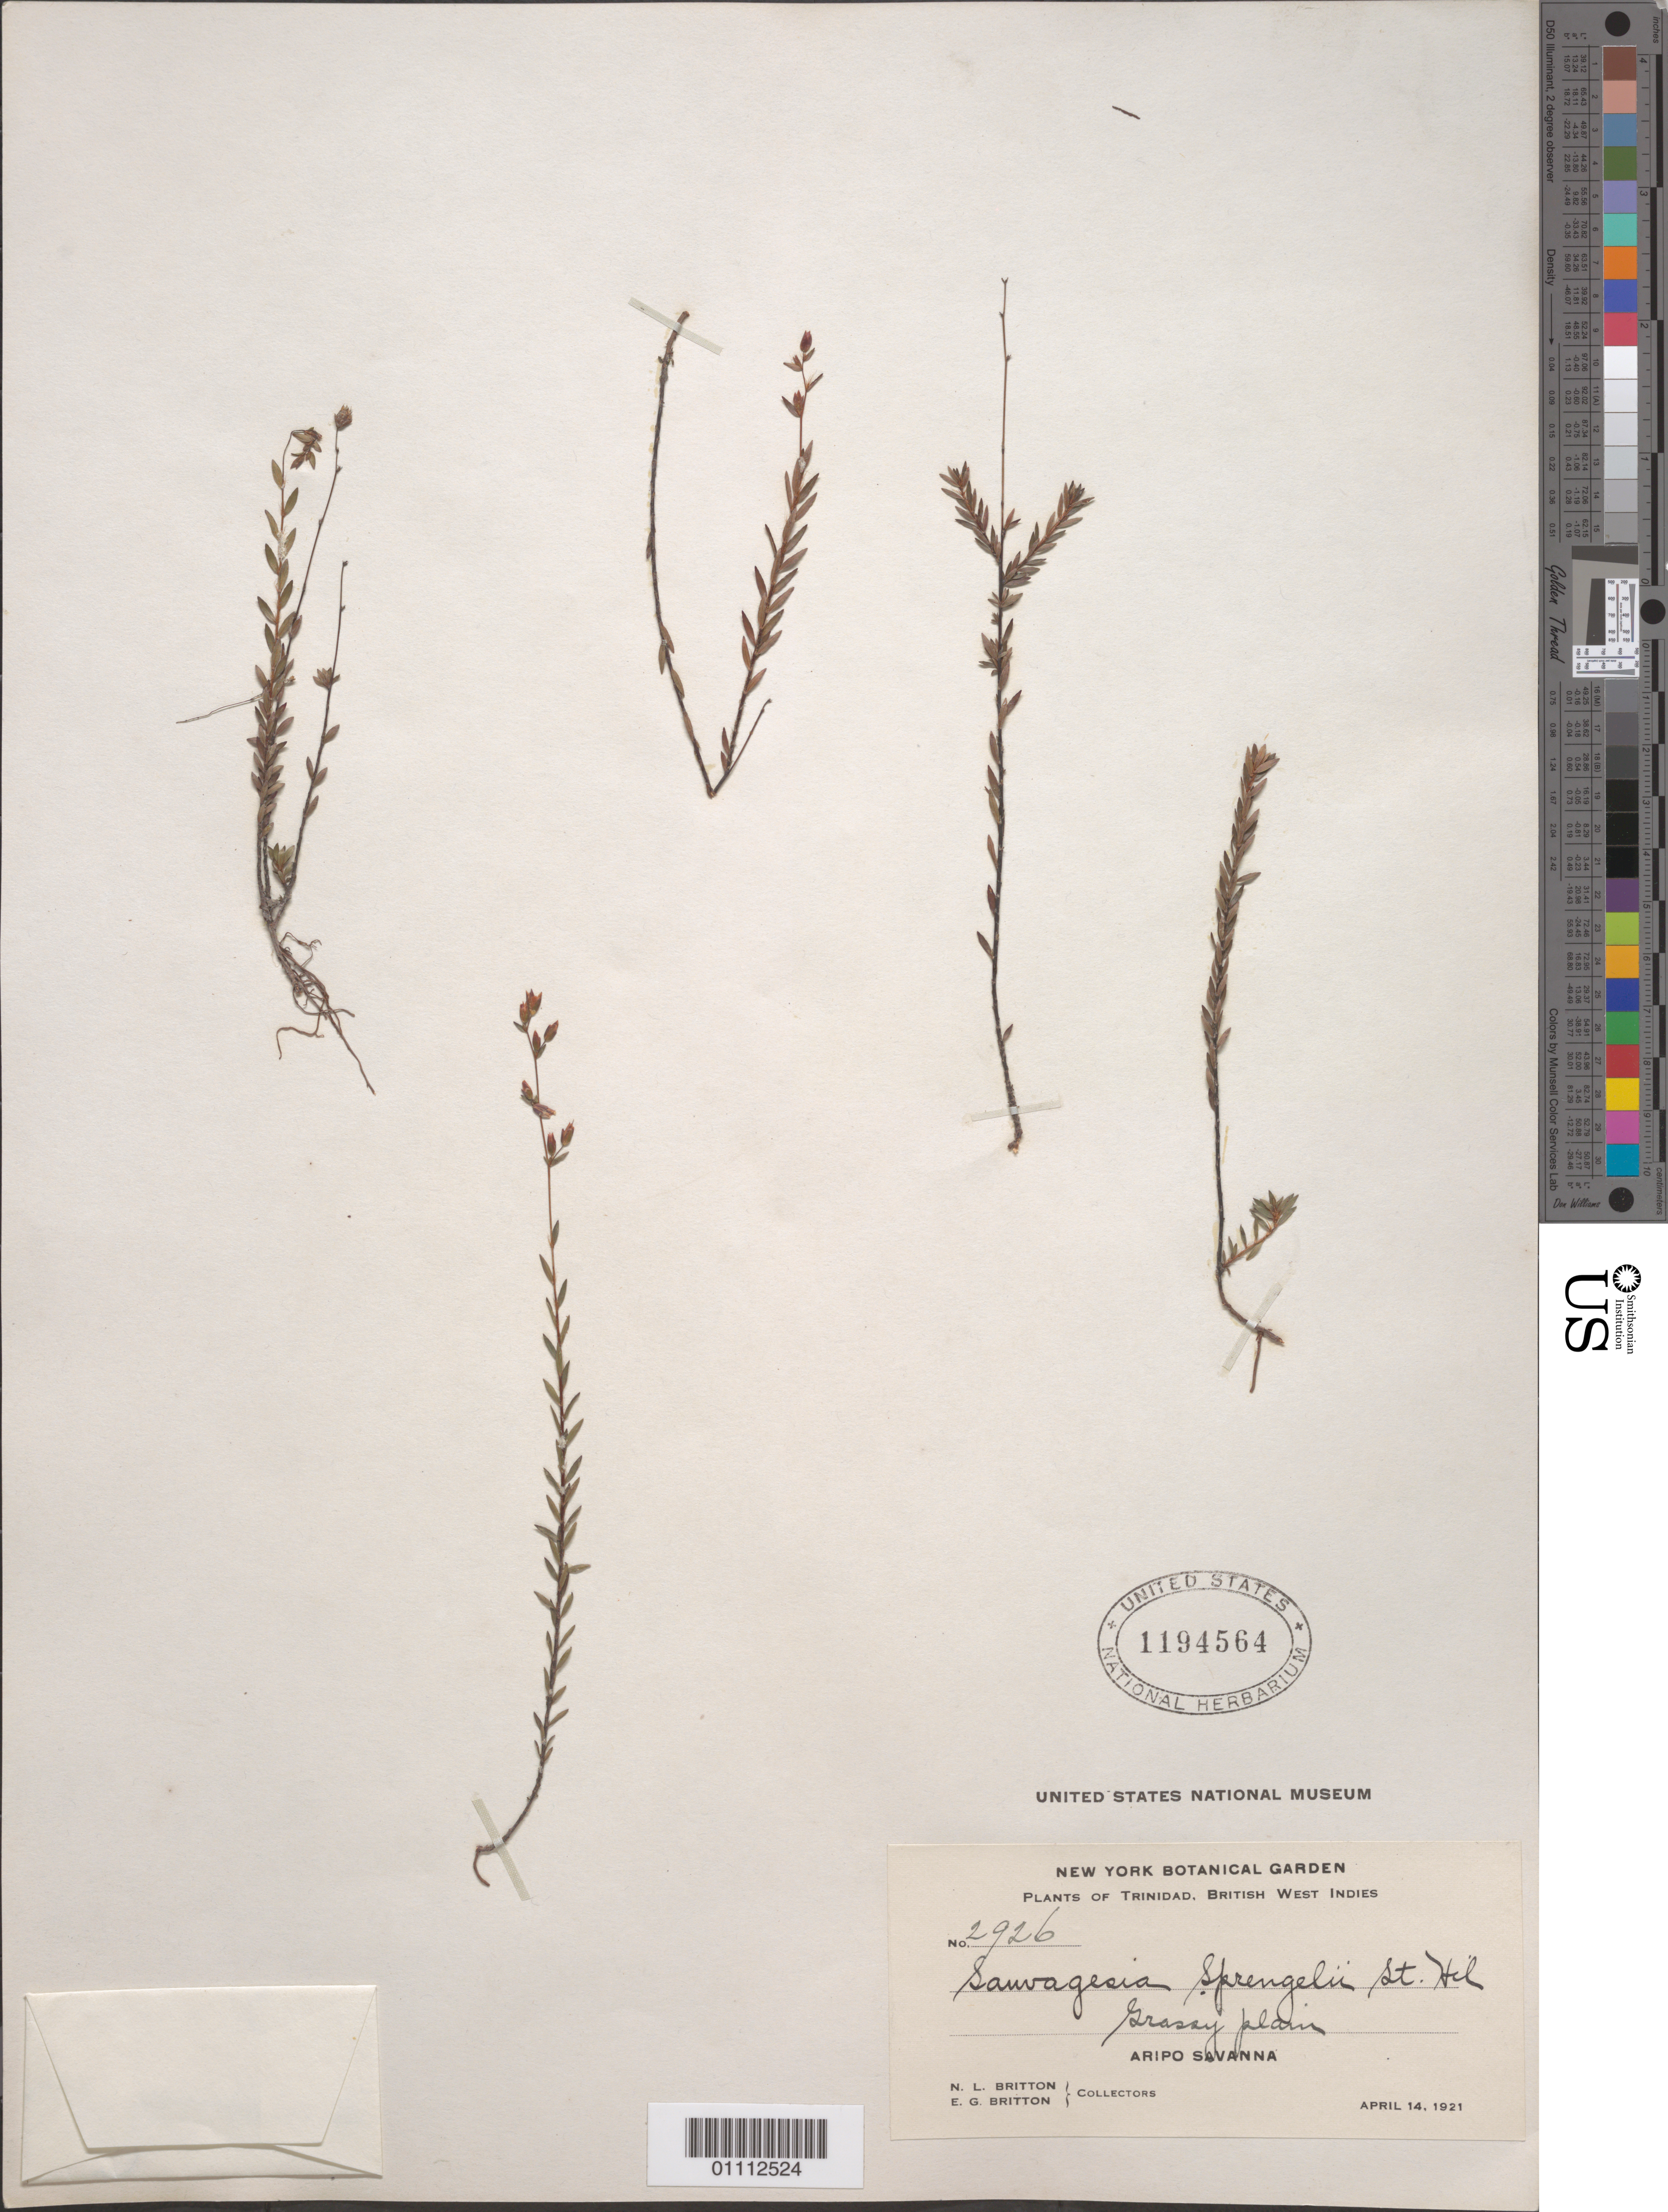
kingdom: Plantae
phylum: Tracheophyta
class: Magnoliopsida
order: Malpighiales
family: Ochnaceae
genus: Sauvagesia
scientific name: Sauvagesia sprengelii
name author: A. St.-Hil.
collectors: E. G. Britton & E. G. Britton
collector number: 2926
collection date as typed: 14 Apr 1921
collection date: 1921-04-14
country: Trinidad and Tobago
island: Trinidad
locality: Grassy plain, Aripo Savanna.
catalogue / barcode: US 1194564